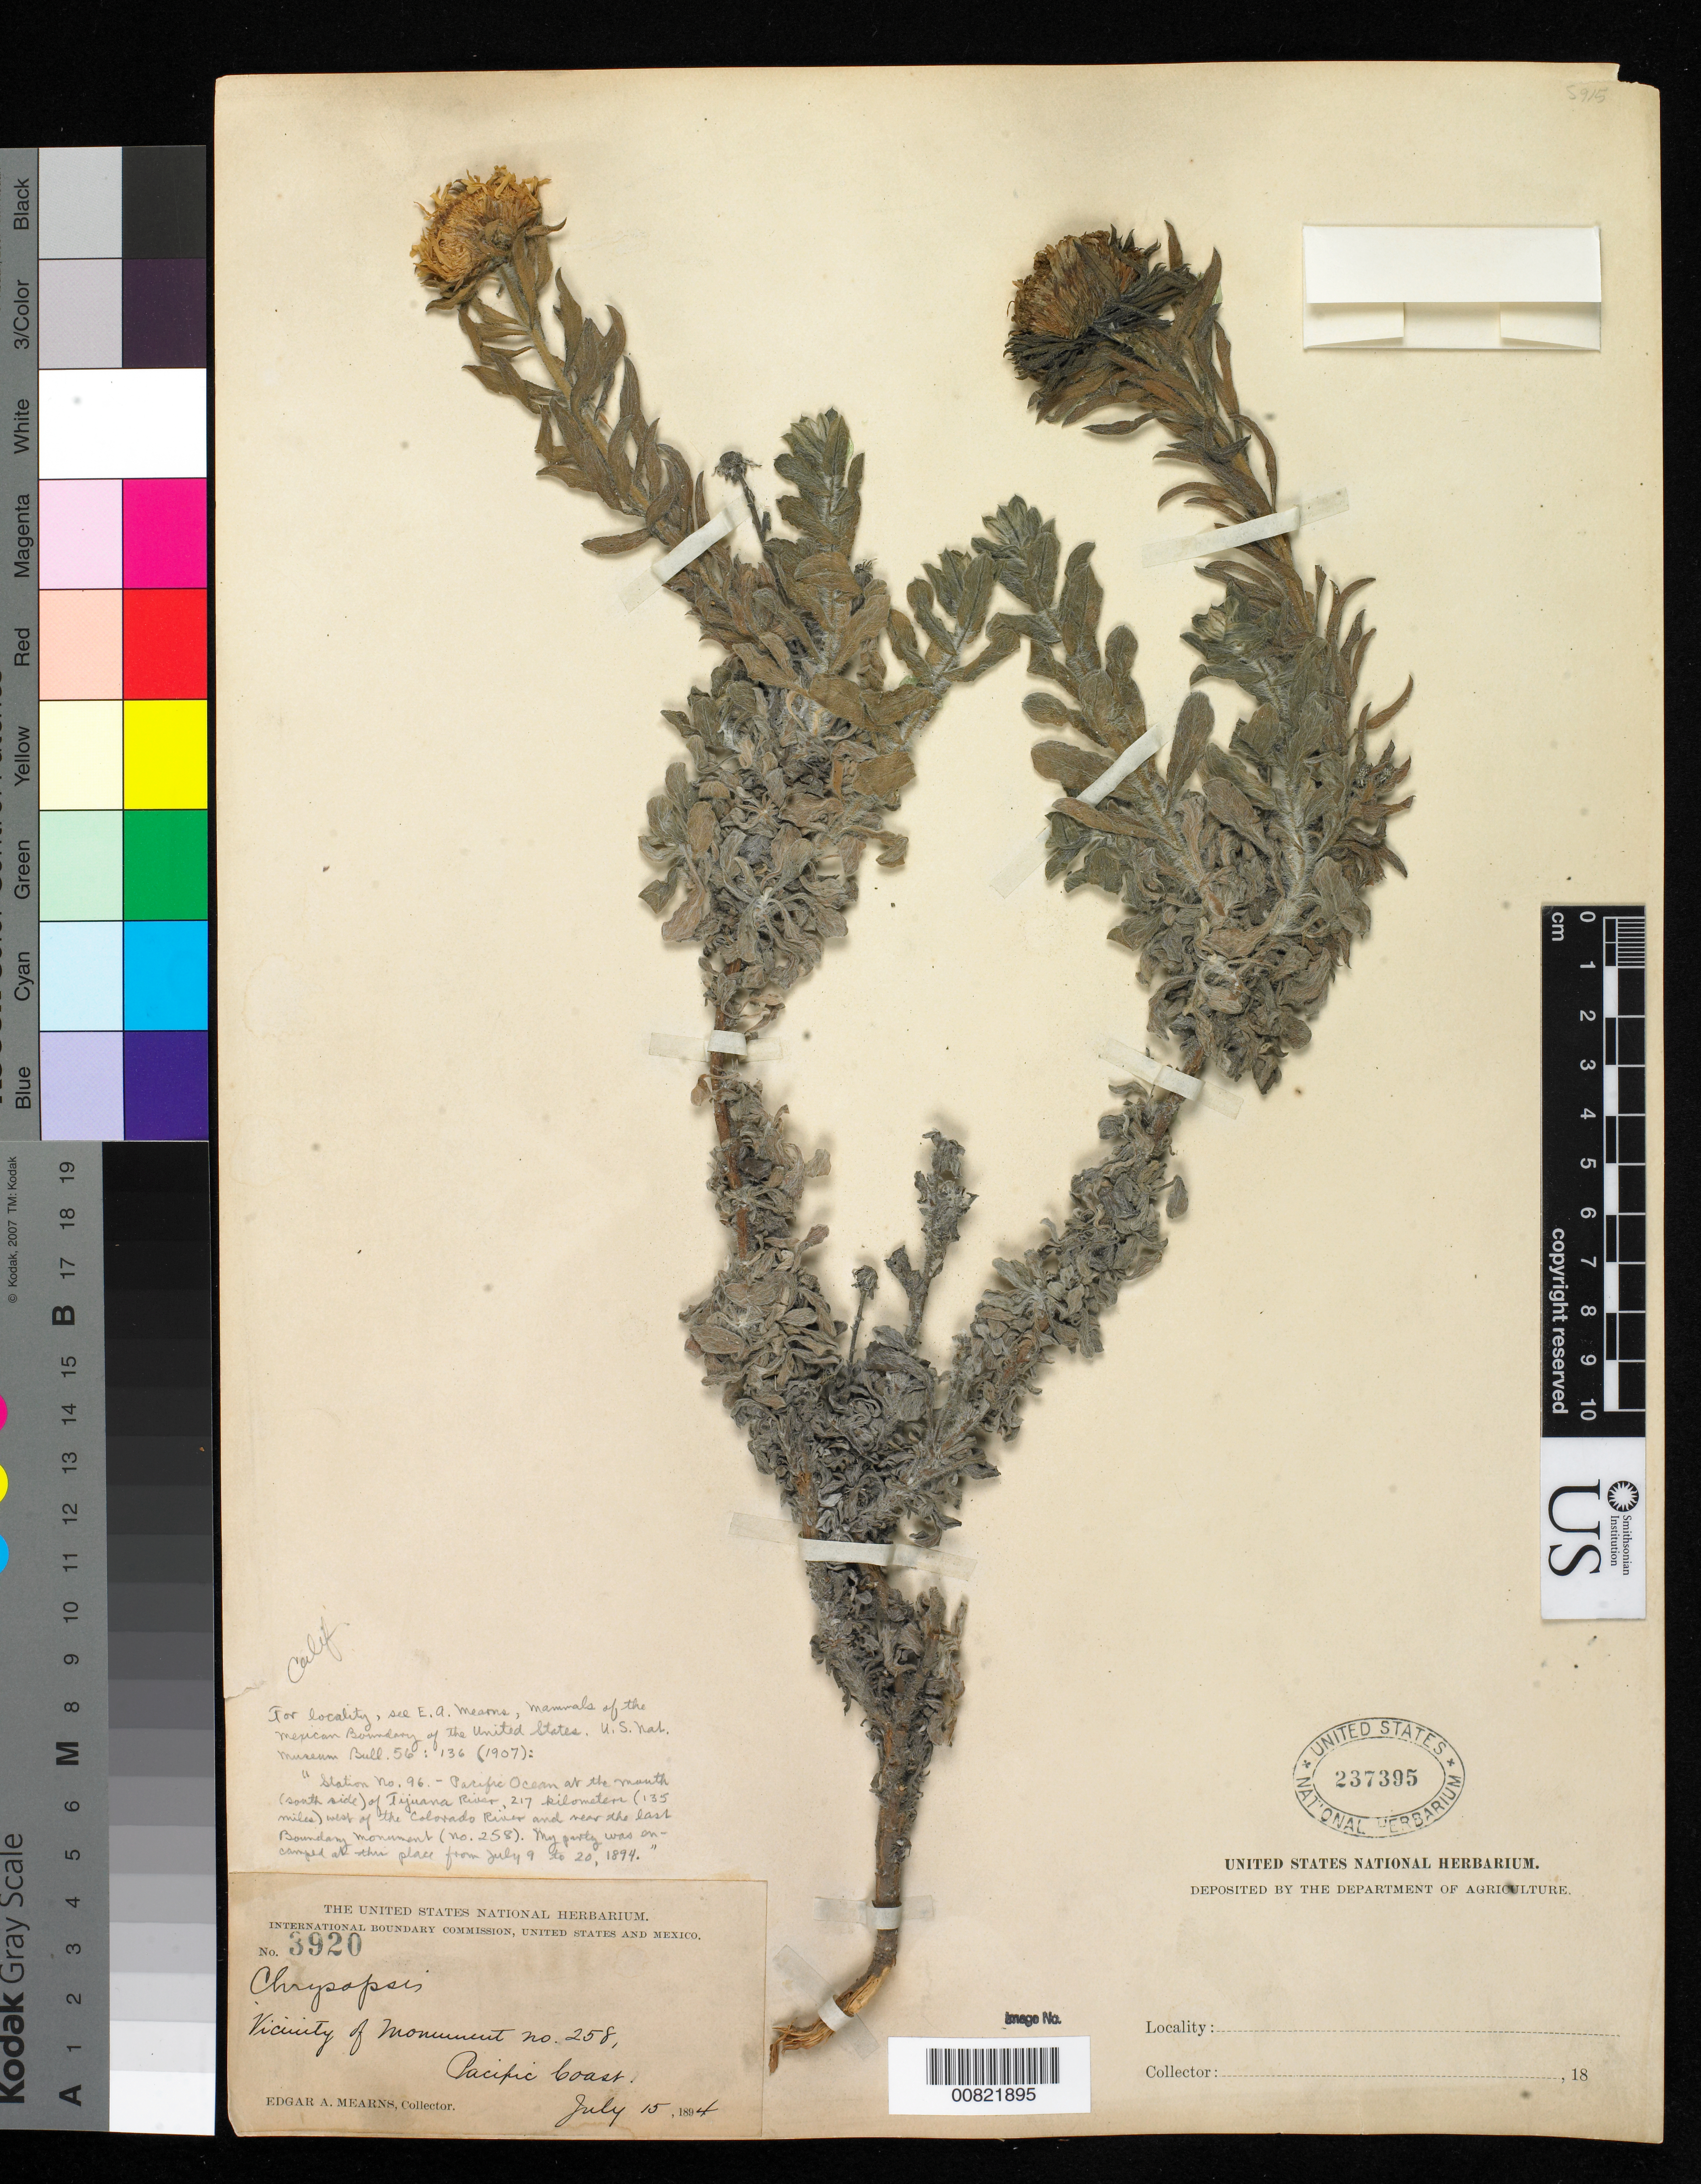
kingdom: Plantae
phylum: Tracheophyta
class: Magnoliopsida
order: Asterales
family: Asteraceae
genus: Chrysopsis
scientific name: Chrysopsis sp.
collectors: E. A. Mearns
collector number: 3920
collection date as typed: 15 Jul 1894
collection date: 1894-07-15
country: United States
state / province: California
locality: Pacific Ocean at the mouth (south side) of Tijuana River, 217 km. (135 mi.) west of the Colorado River and near the last boundary monument (no.258).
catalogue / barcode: US 237395